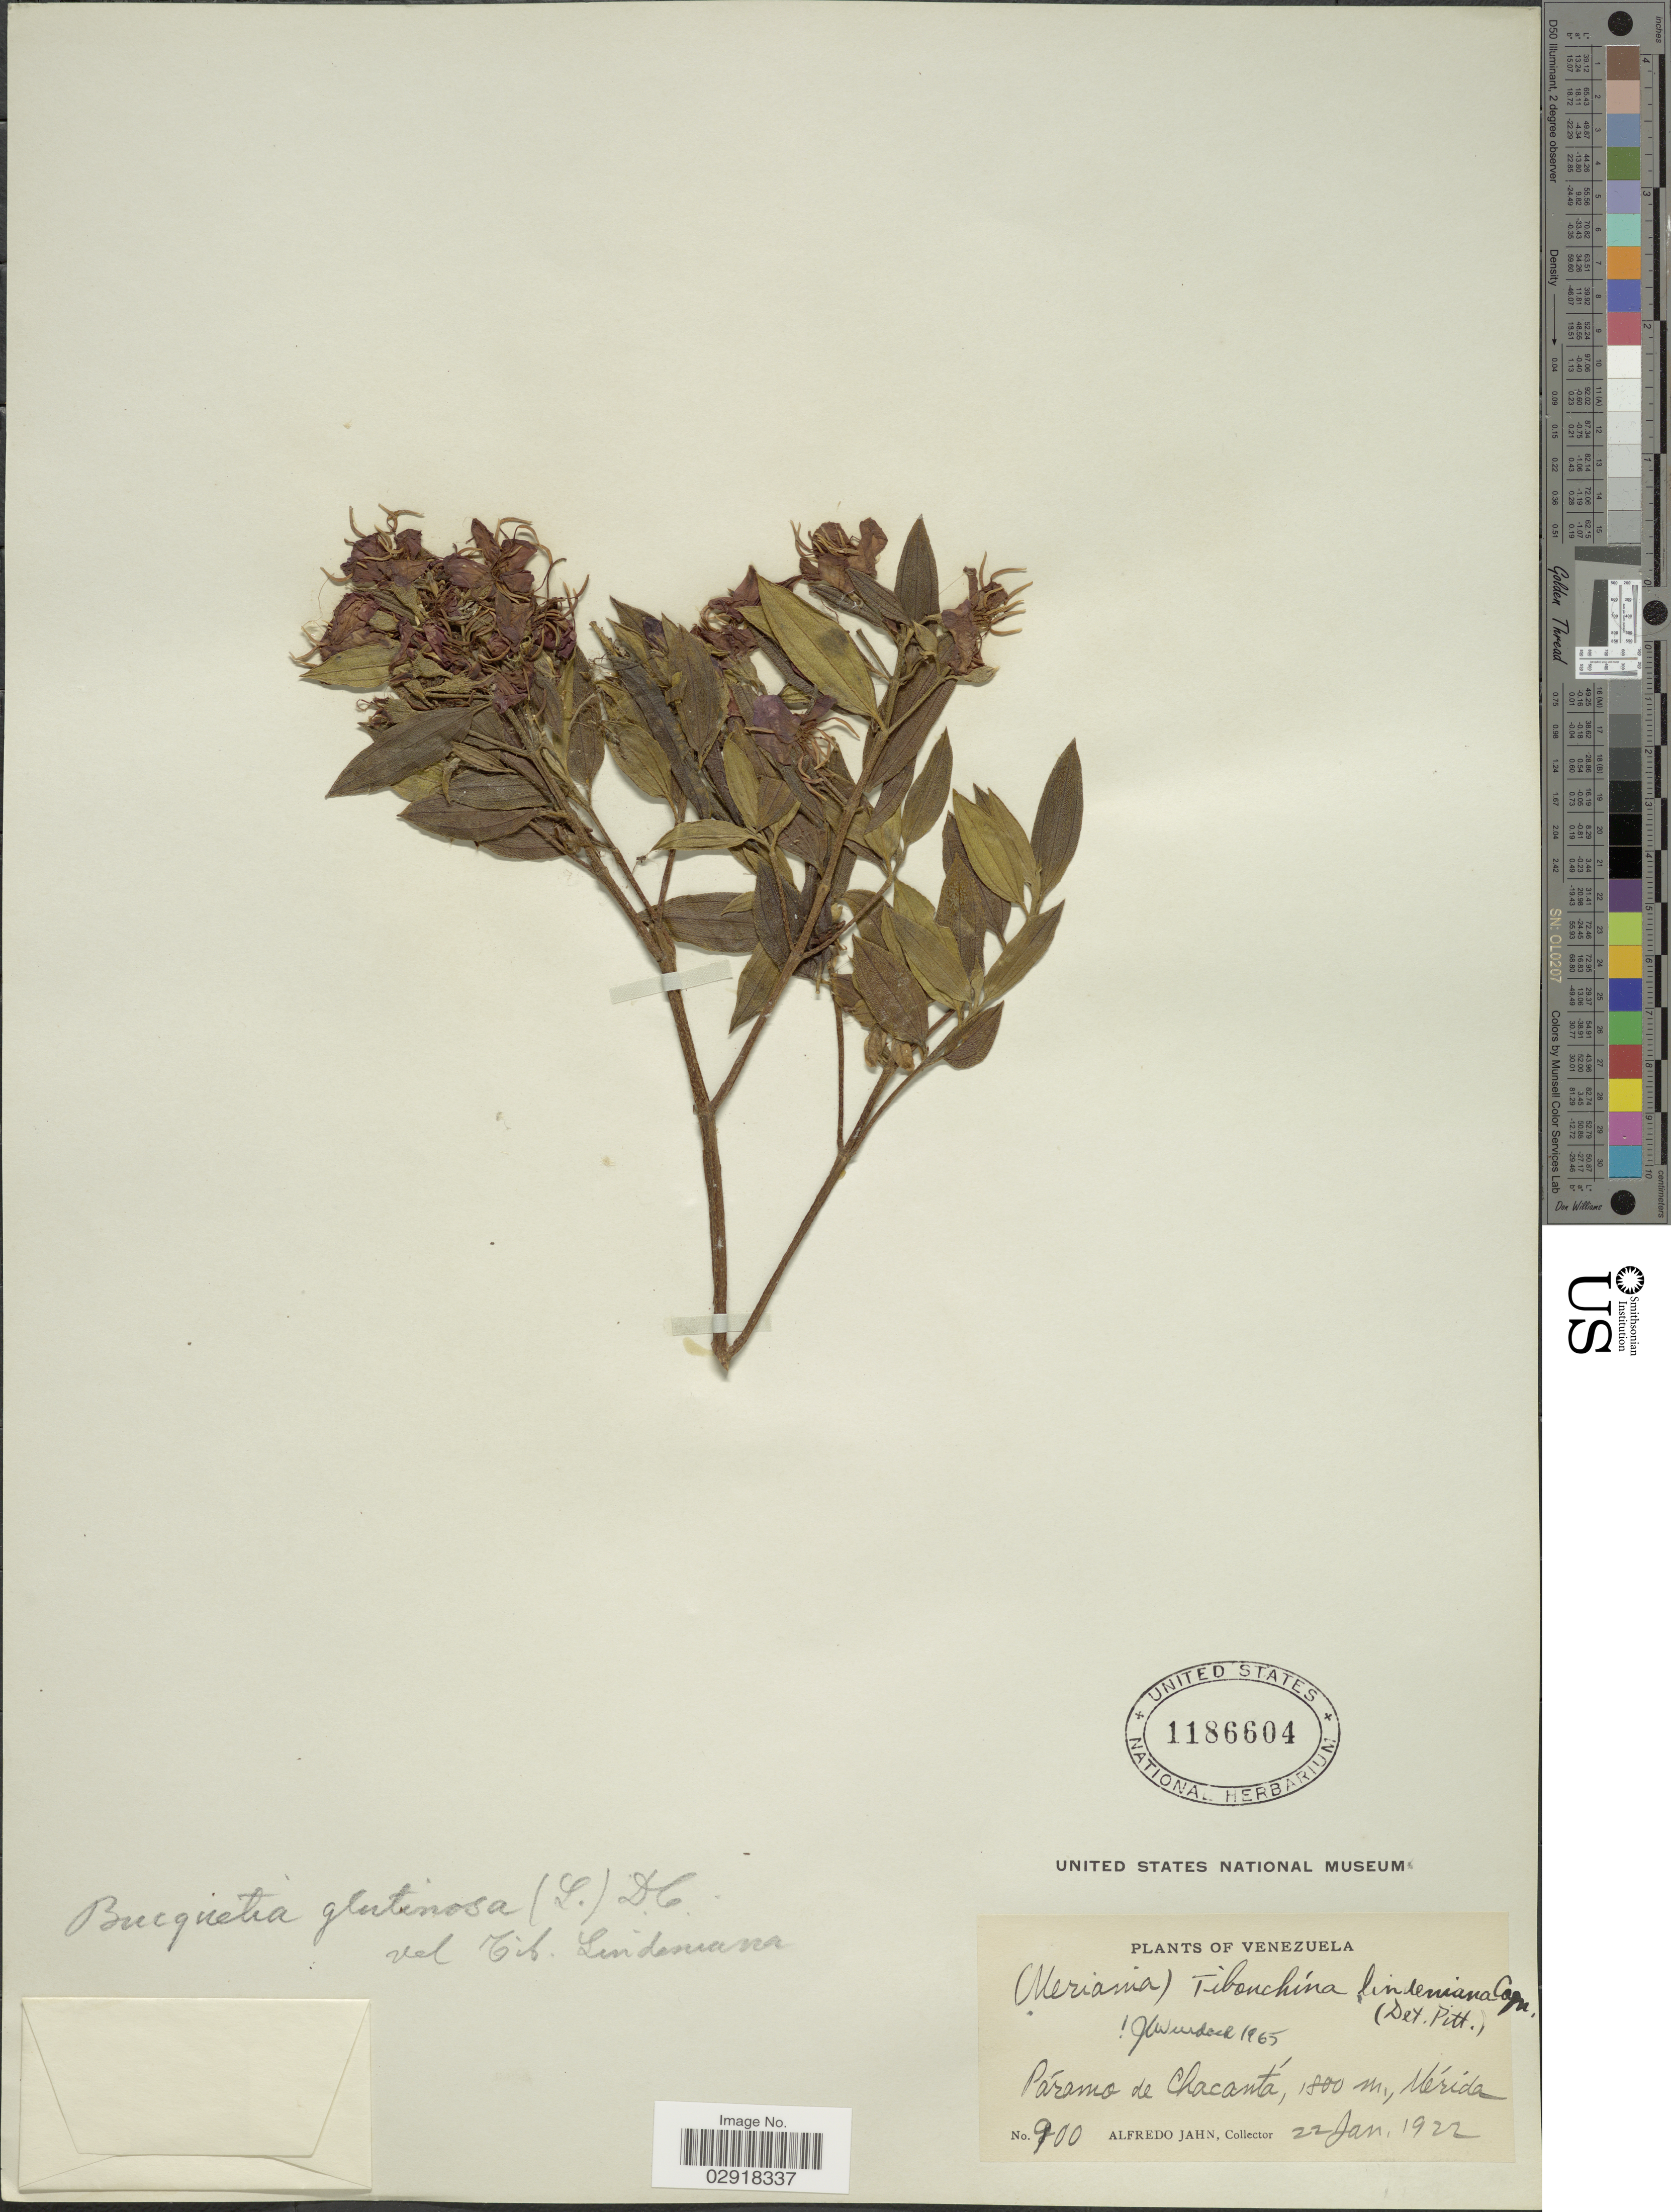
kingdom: Plantae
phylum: Tracheophyta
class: Magnoliopsida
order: Myrtales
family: Melastomataceae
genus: Pleroma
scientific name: Pleroma martiale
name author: (Cham.) Triana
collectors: A. Jahn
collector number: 900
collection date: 1922-01-22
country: Venezuela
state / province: Mérida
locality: Páramo de Chacamtá.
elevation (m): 1800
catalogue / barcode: US 1186604